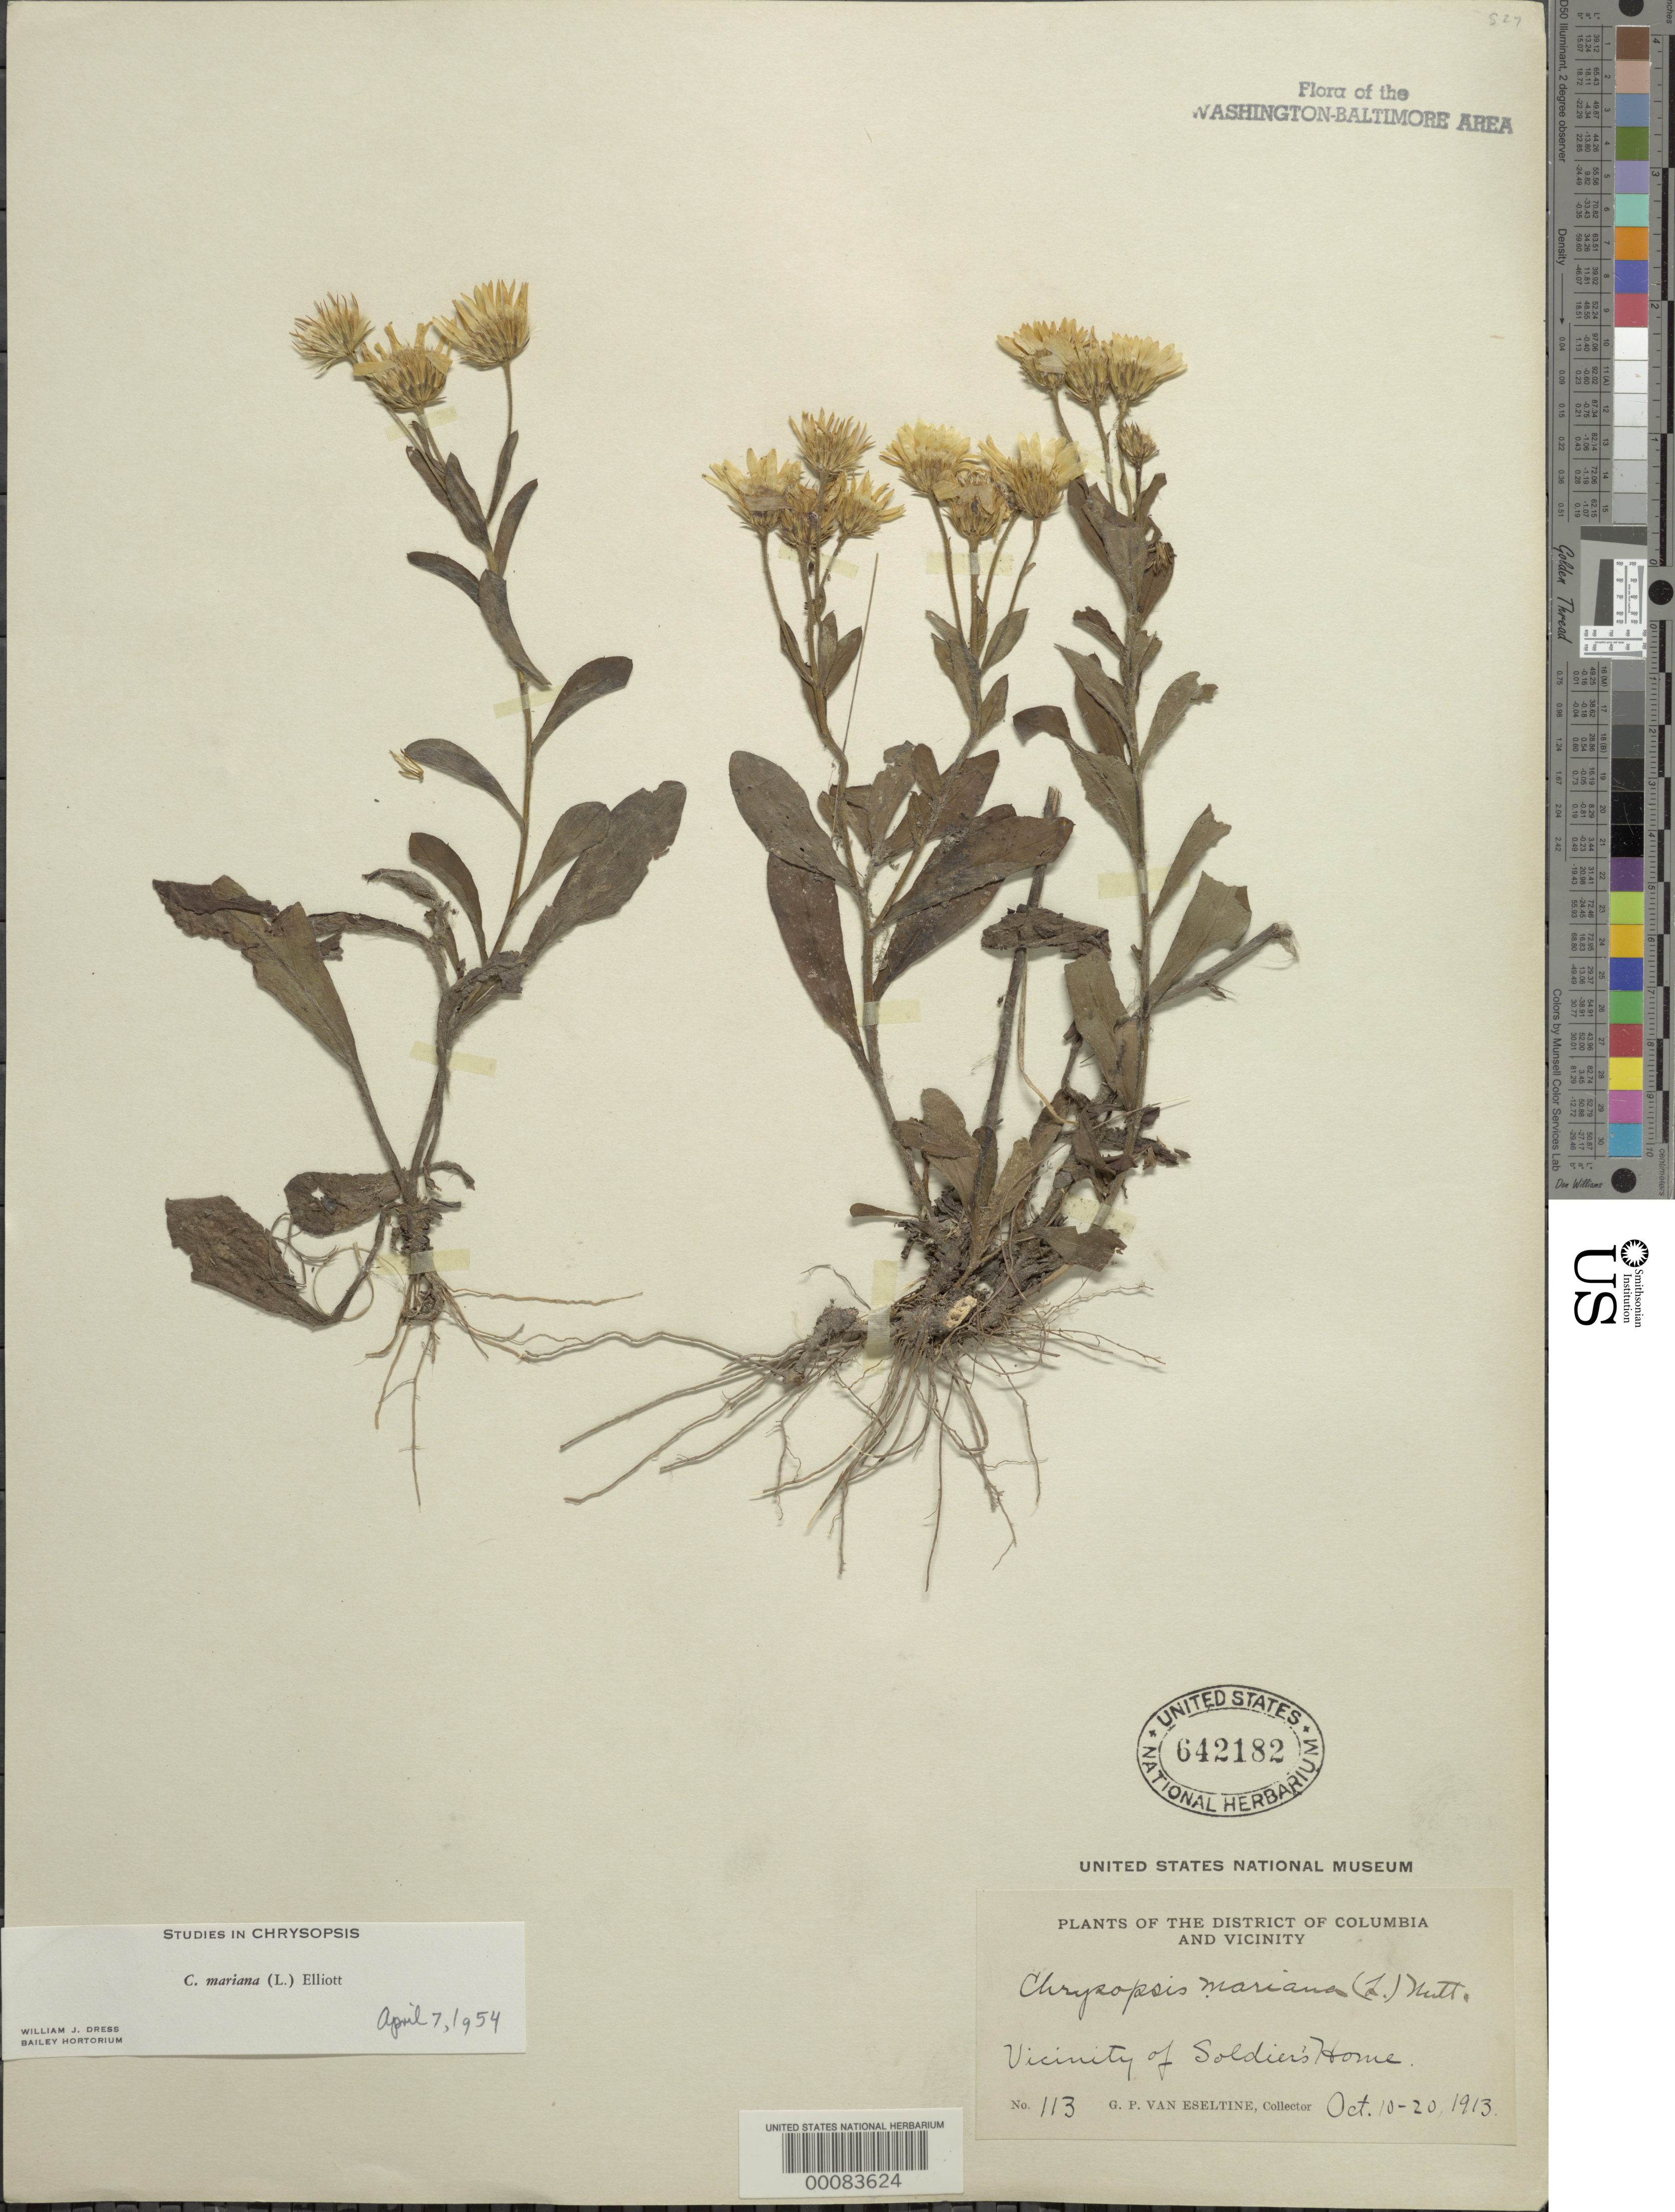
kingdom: Plantae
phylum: Tracheophyta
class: Magnoliopsida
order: Asterales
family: Asteraceae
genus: Chrysopsis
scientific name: Chrysopsis mariana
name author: (L.) Elliott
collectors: G. P. Van Eseltine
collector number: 113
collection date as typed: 10 Oct 1913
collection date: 1913-10-10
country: United States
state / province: District of Columbia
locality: Soldiers Home vicinity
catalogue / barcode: US 642182